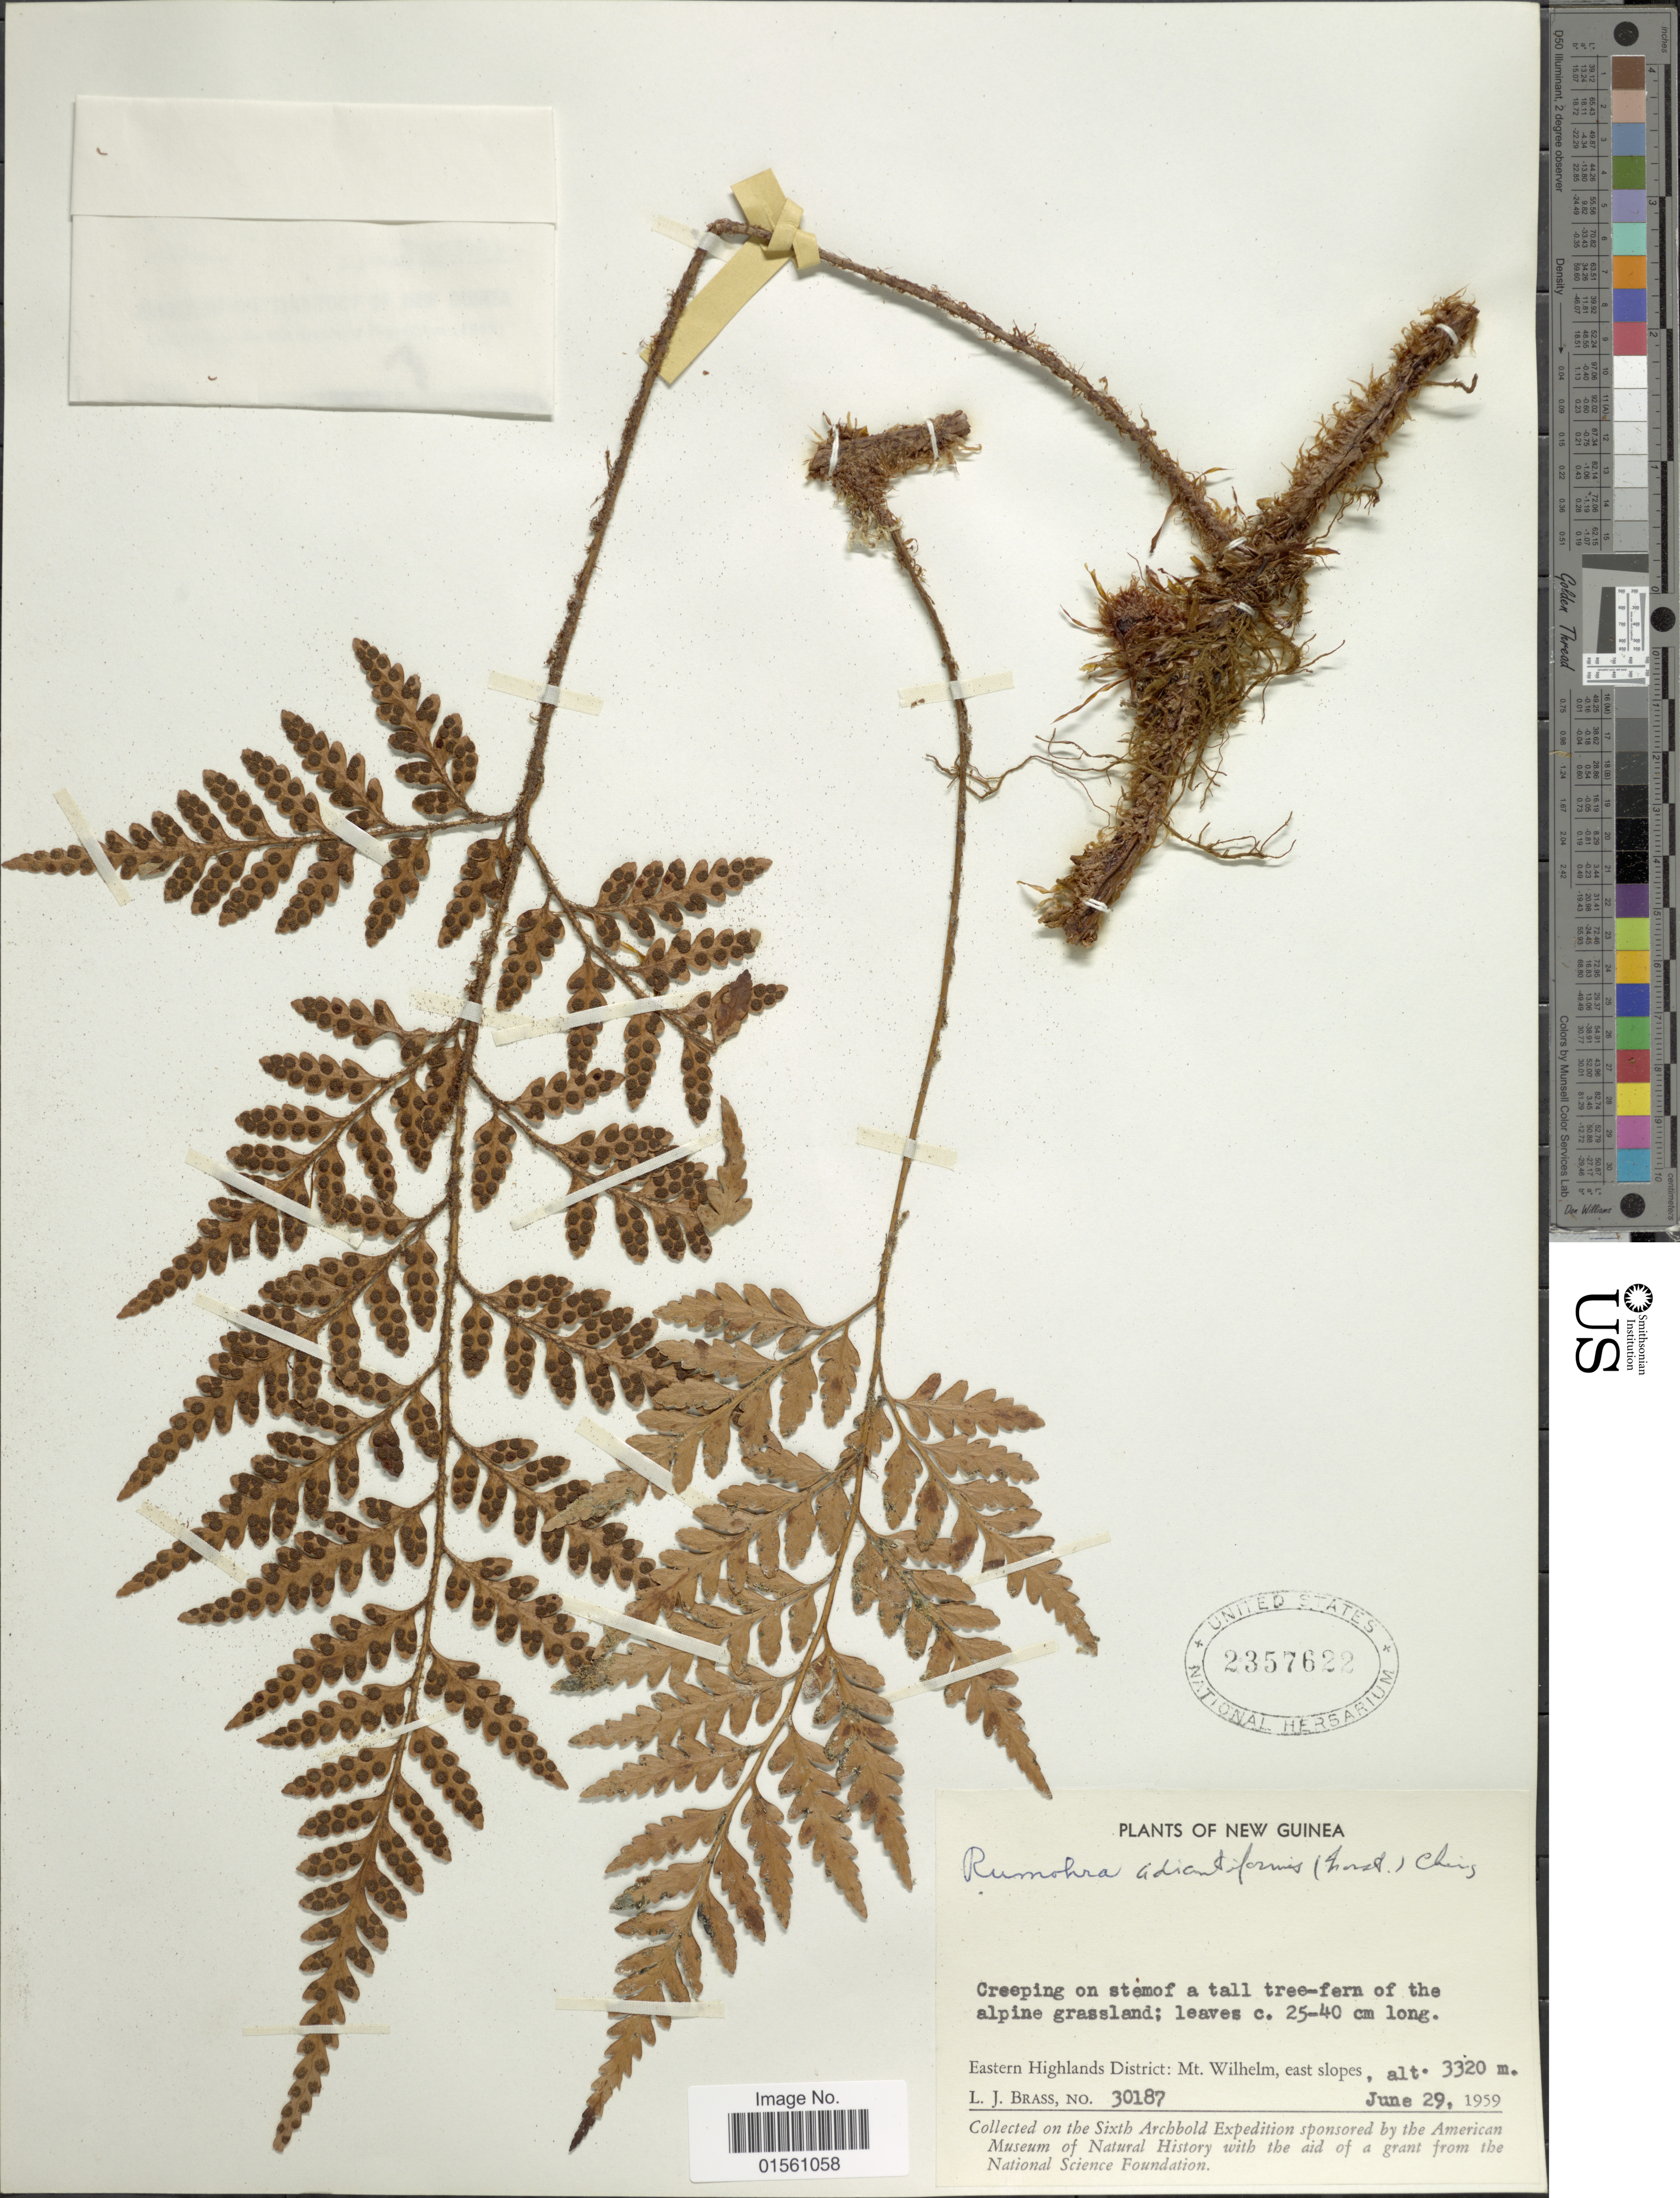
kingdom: Plantae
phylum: Tracheophyta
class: Polypodiopsida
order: Polypodiales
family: Dryopteridaceae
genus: Rumohra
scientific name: Rumohra adiantiformis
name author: (G. Forst.) Ching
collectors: L. J. Brass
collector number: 30187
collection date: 1959-06-29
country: Papua New Guinea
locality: New Guinea, Eastern Highlands District: Mt. Wilhelm, east slopes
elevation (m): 3320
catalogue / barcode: US 2357622